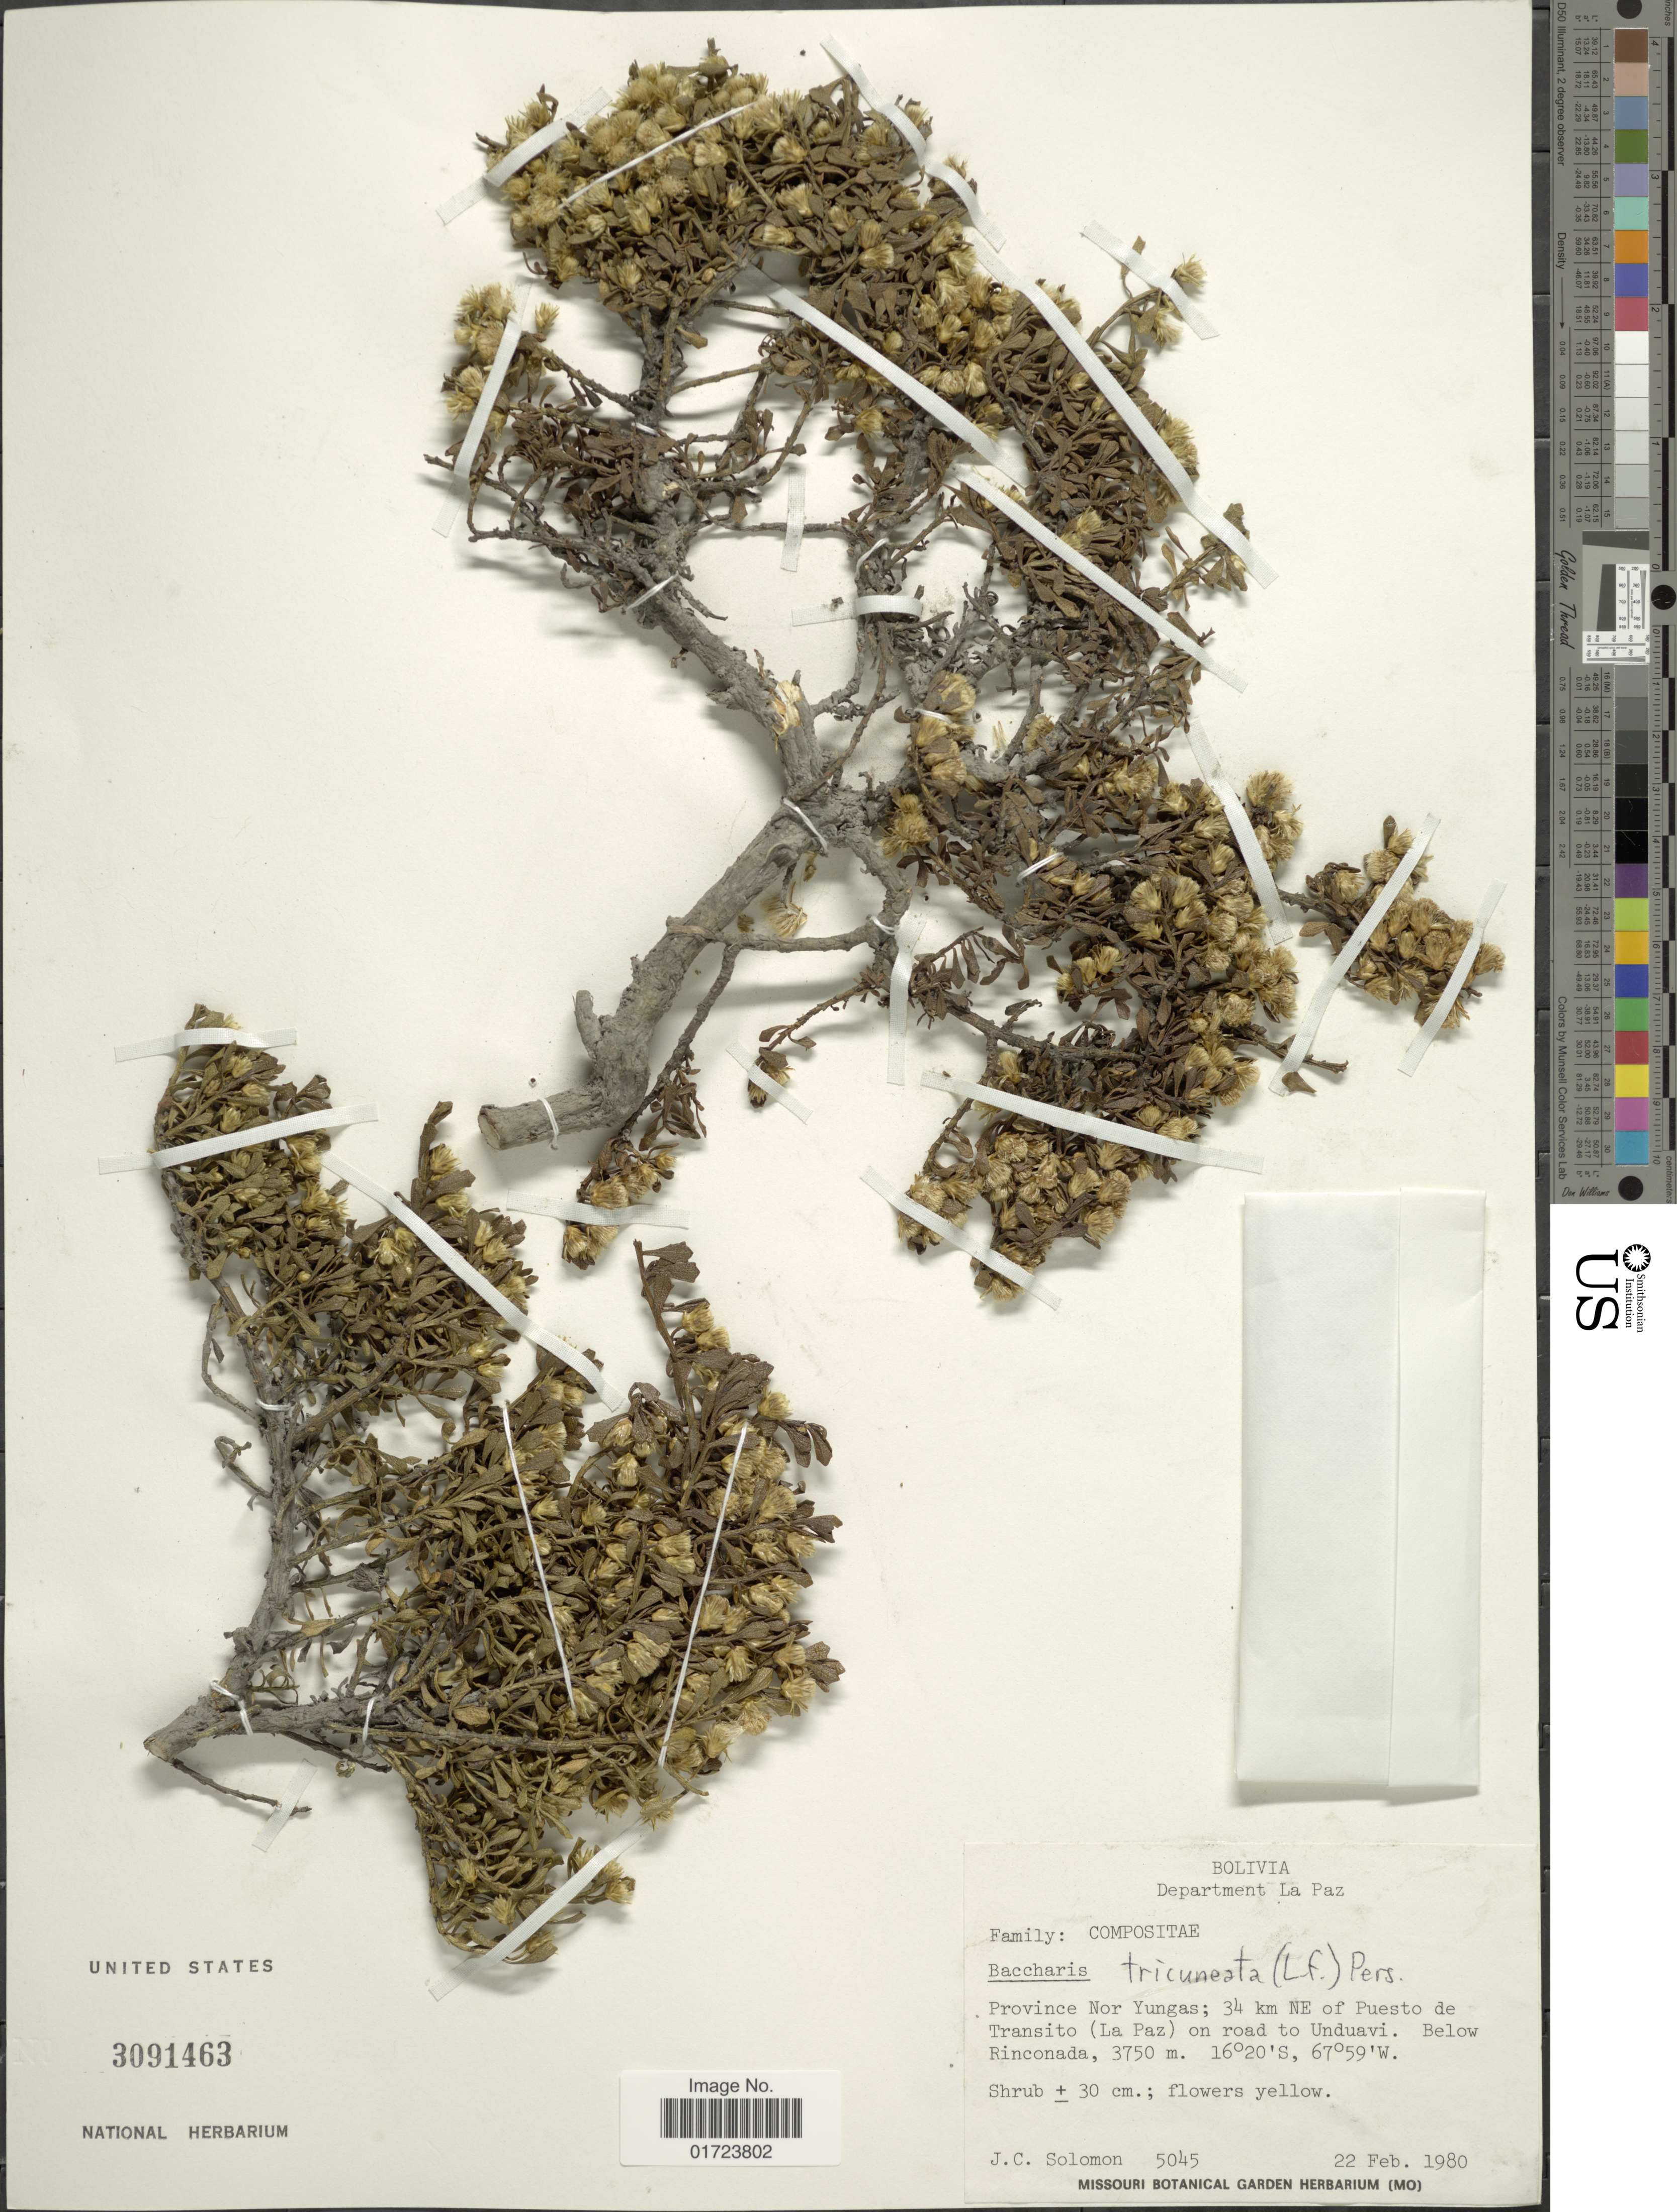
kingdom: Plantae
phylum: Tracheophyta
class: Magnoliopsida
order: Asterales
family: Asteraceae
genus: Baccharis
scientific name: Baccharis tricuneata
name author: (L. f.) Pers.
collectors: J. C. Solomon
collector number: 5045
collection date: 1980-02-22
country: Bolivia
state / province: La Paz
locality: Department of La Paz. Province Nor Yungas; 34 km NE of Puesto de Transito (La Paz) on road to Unduavi, below Rinconada.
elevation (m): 3750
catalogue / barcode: US 3091463